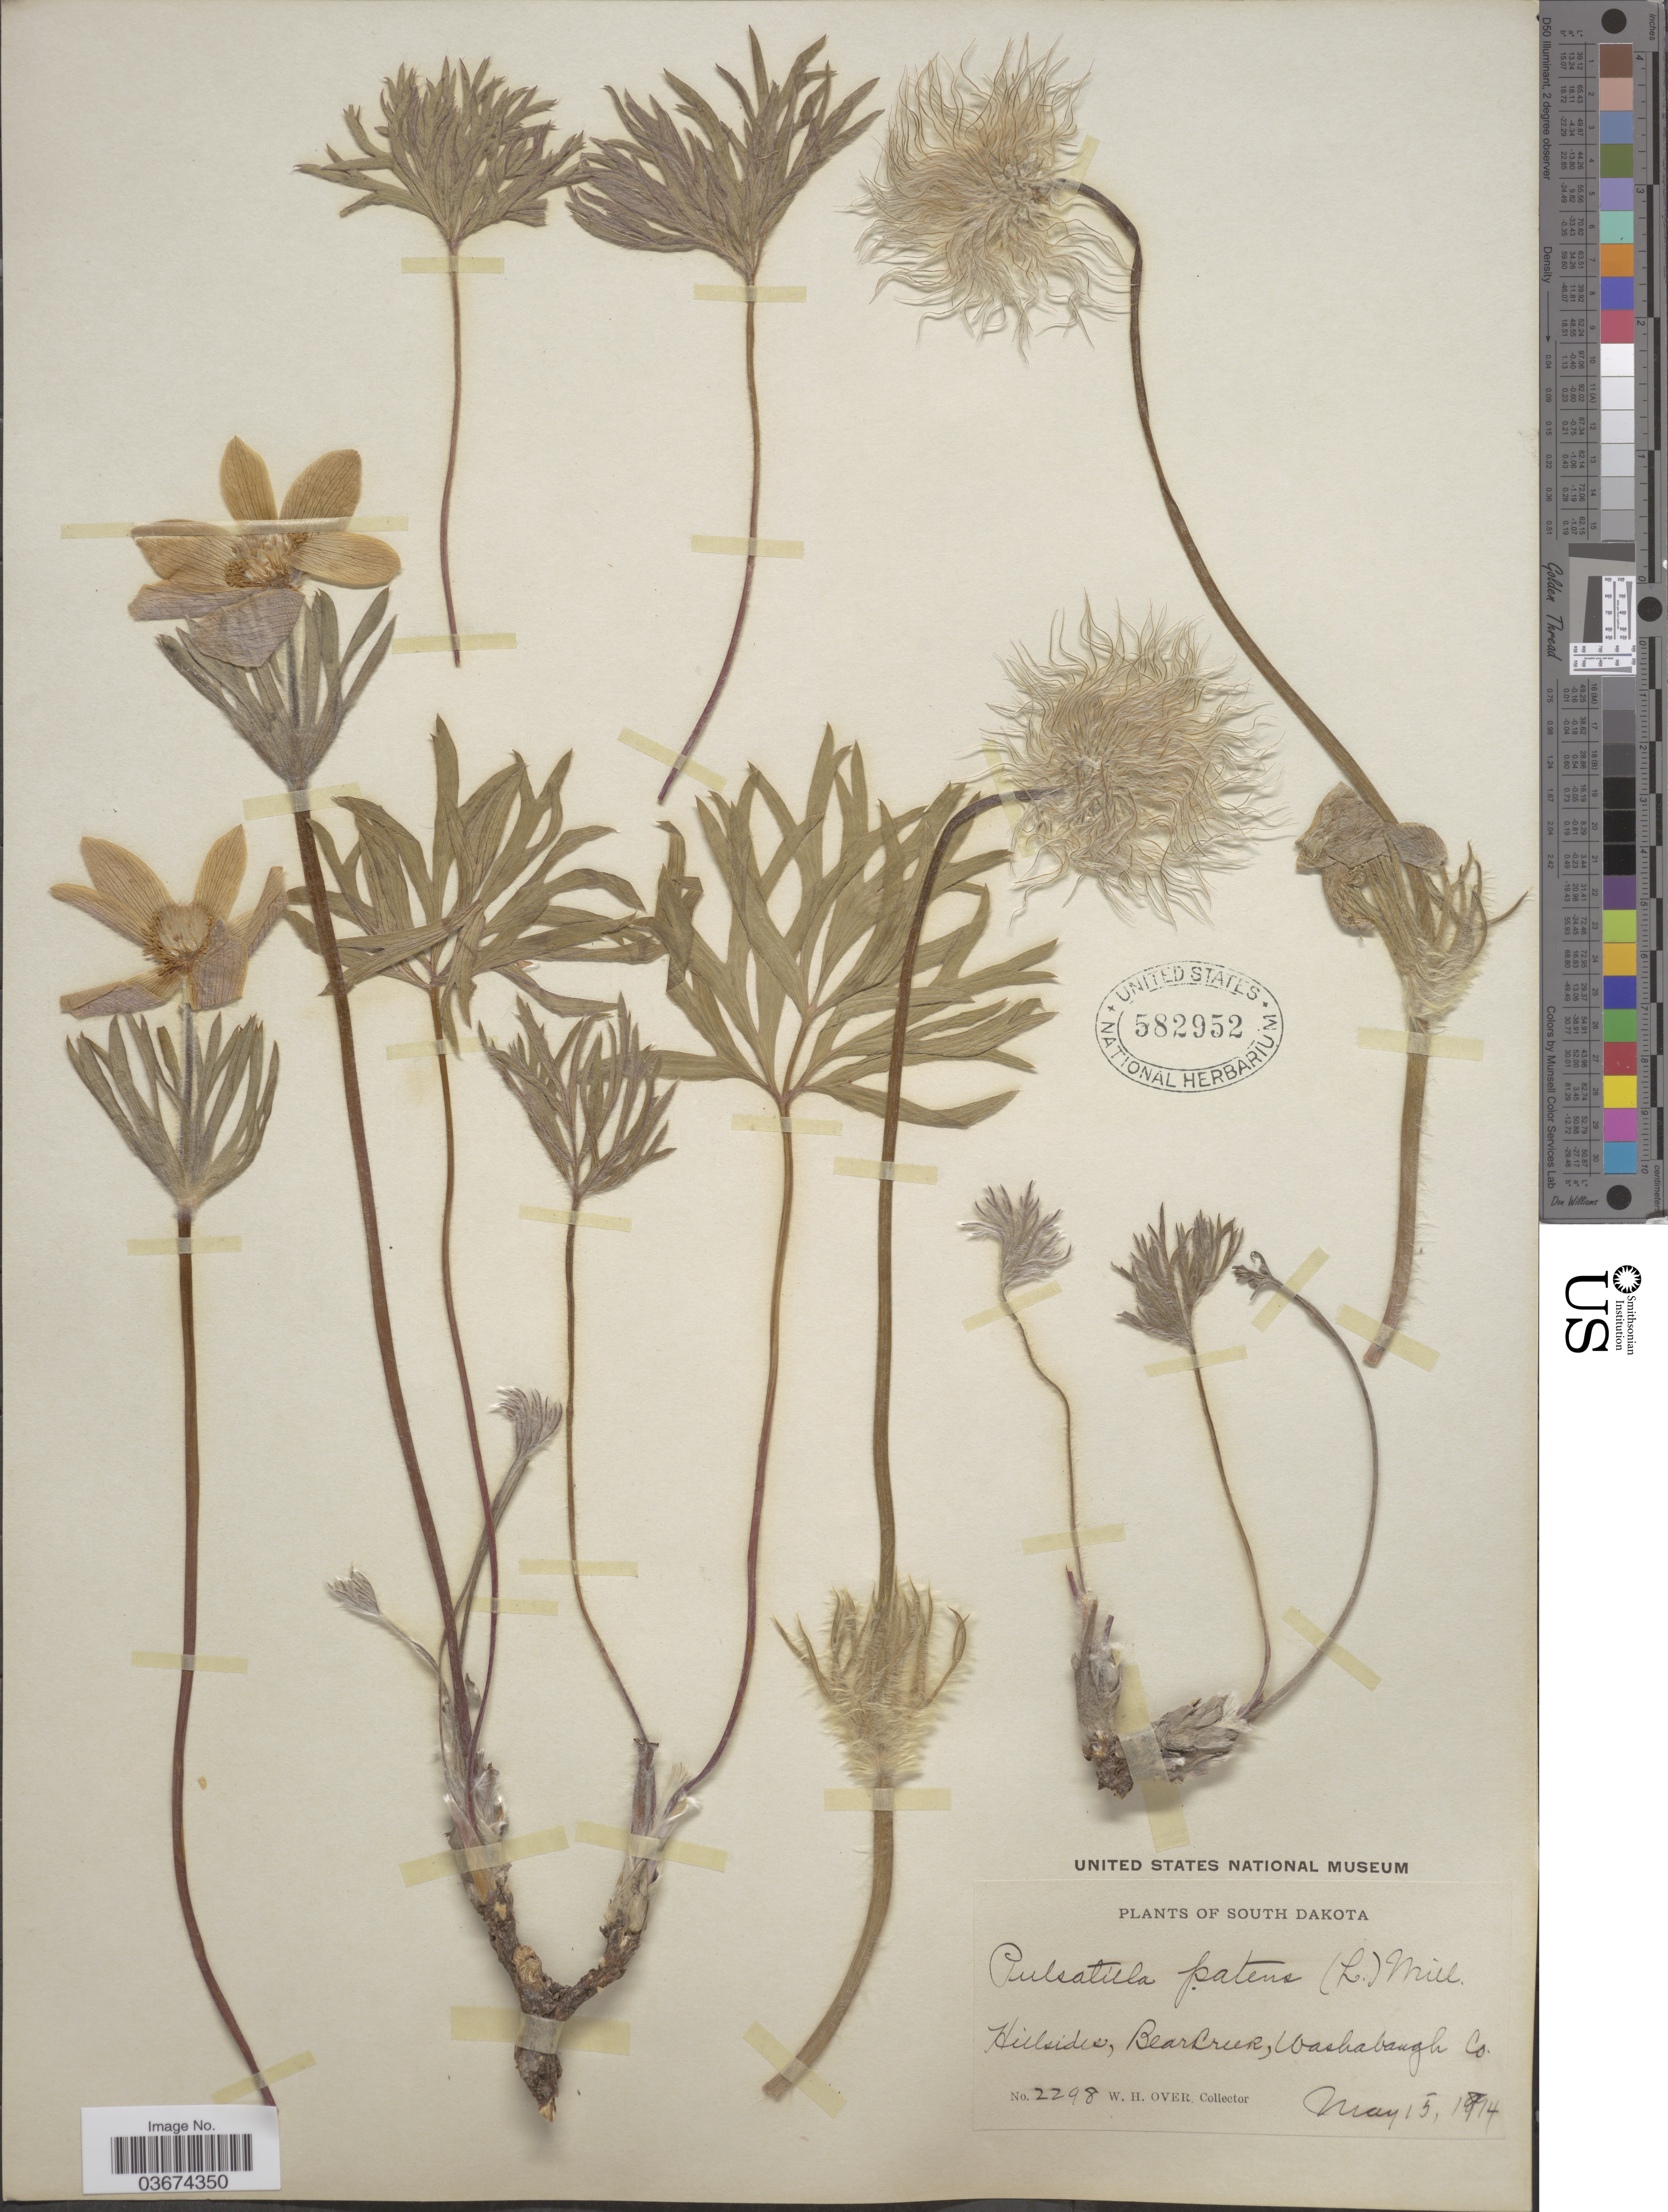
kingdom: Plantae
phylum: Tracheophyta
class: Magnoliopsida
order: Ranunculales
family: Ranunculaceae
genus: Pulsatilla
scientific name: Pulsatilla nuttalliana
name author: (DC.) Bercht. & J. Presl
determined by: Strong, Mark T., (BOT), Smithsonian Institution - National Museum of Natural History (UNITED STATES)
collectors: W. Over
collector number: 2298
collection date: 1814-05-15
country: United States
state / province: South Dakota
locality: Hillsides, Bear Creek, Washabaugh Co.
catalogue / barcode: US 582952